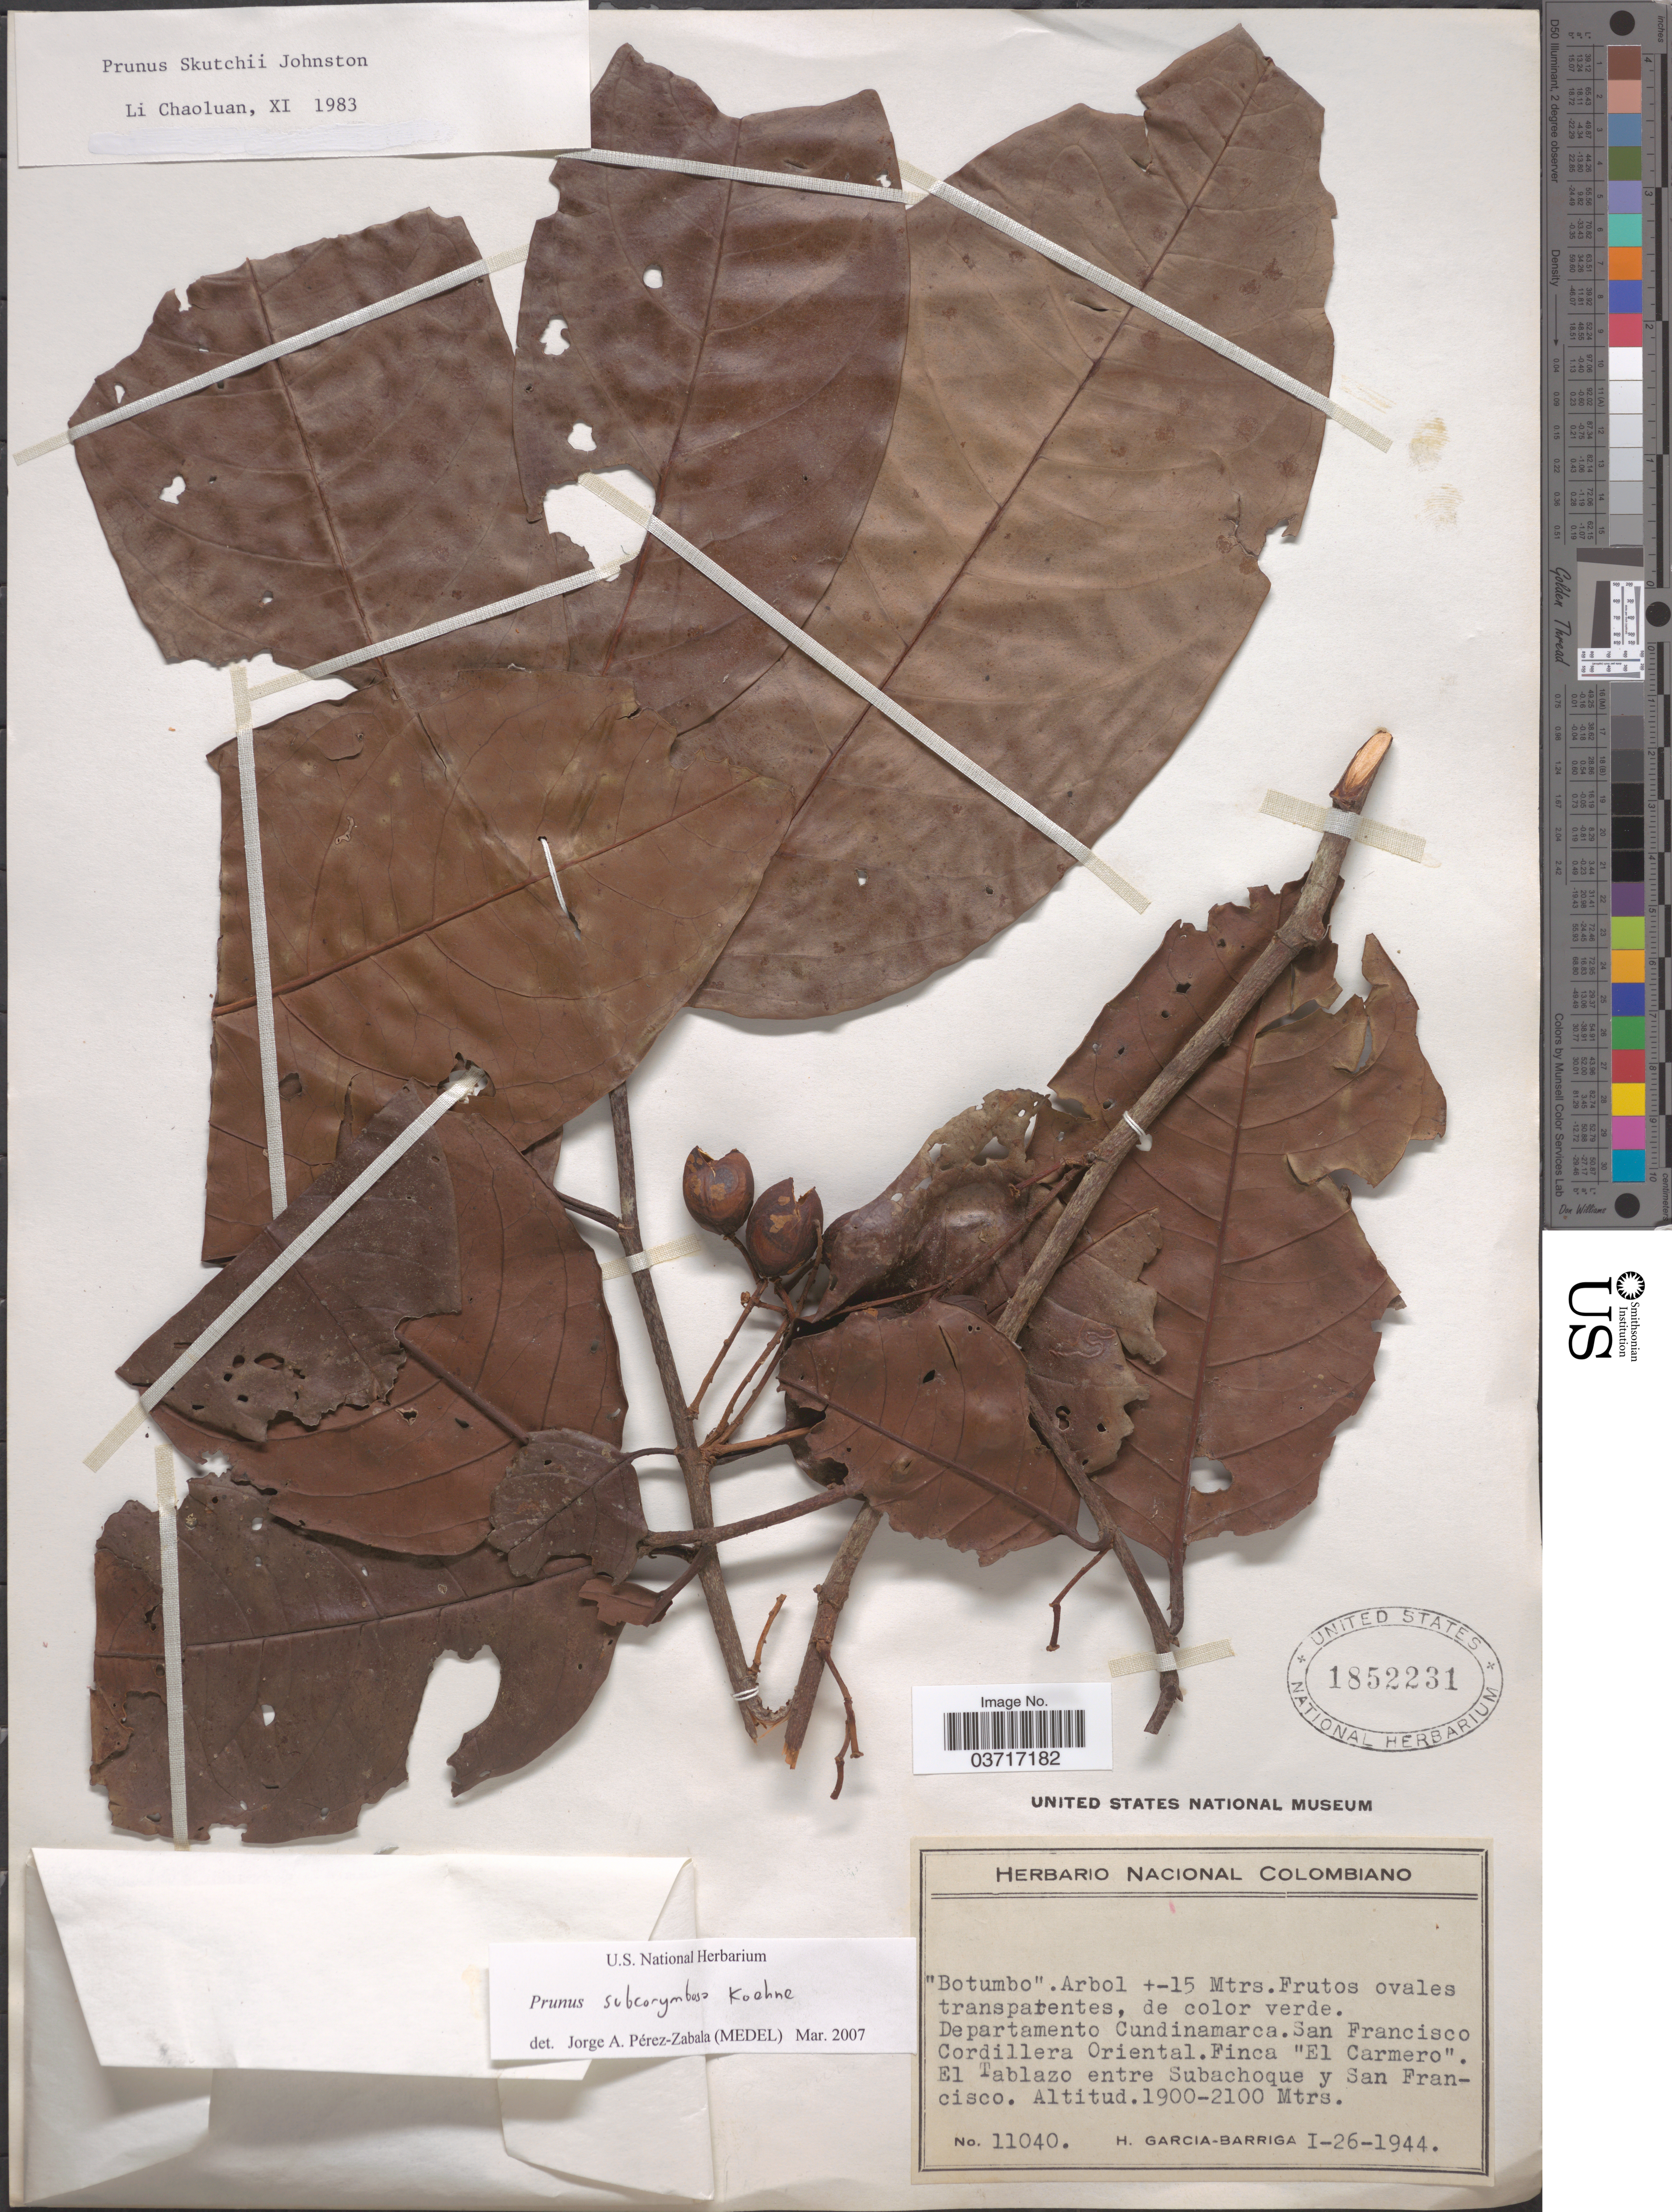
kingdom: Plantae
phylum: Tracheophyta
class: Magnoliopsida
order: Rosales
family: Rosaceae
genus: Prunus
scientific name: Prunus subcorymbosa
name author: Ruiz ex Koehne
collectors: H. García Barriga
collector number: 11040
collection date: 1944-01-26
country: Colombia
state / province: Cundinamarca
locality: Departamento Cundinamarca. San Francisco Cordillera Oriental. Finca 'El Carmero' El Tablazo entre Subachoque y San Francisco.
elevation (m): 1900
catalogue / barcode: US 1852231